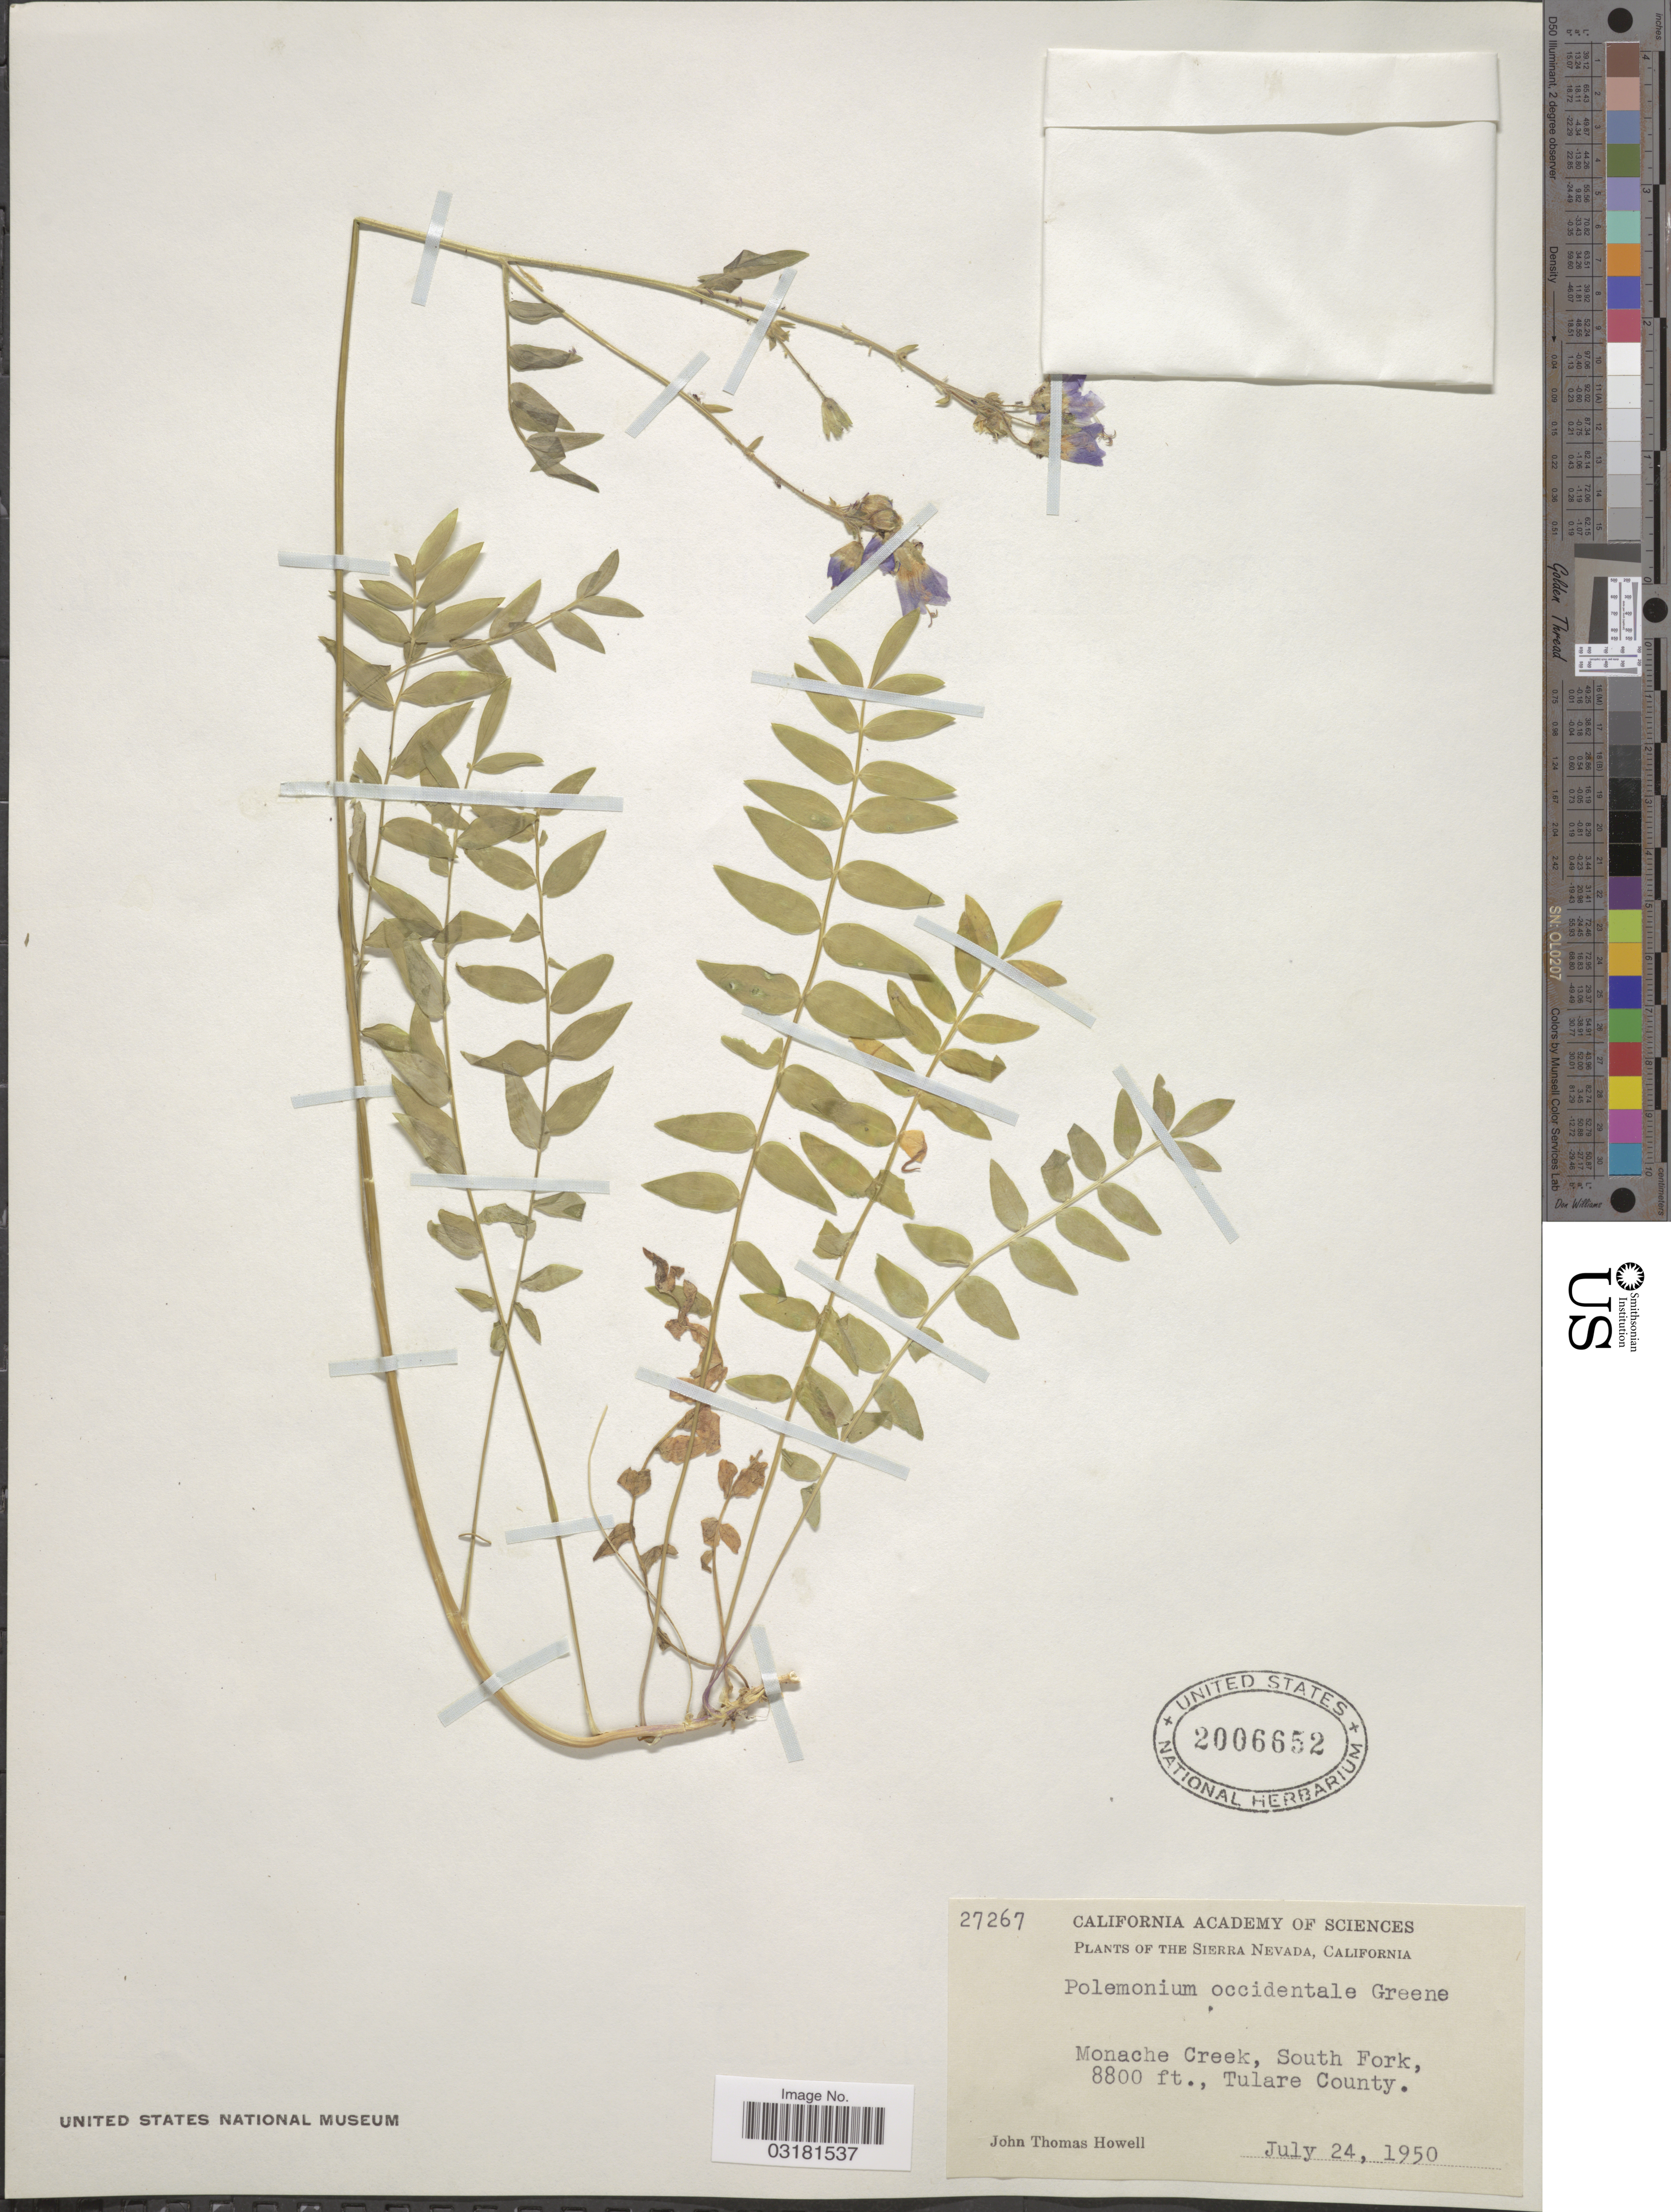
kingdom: Plantae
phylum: Tracheophyta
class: Magnoliopsida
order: Ericales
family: Polemoniaceae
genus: Polemonium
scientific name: Polemonium occidentale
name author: Greene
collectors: J. T. Howell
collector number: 27267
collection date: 1950-07-24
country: United States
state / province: California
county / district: Tulare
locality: The Sierra Nevada, Monache Creek, South Fork, Tulare County.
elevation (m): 2682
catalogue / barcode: US 2006652